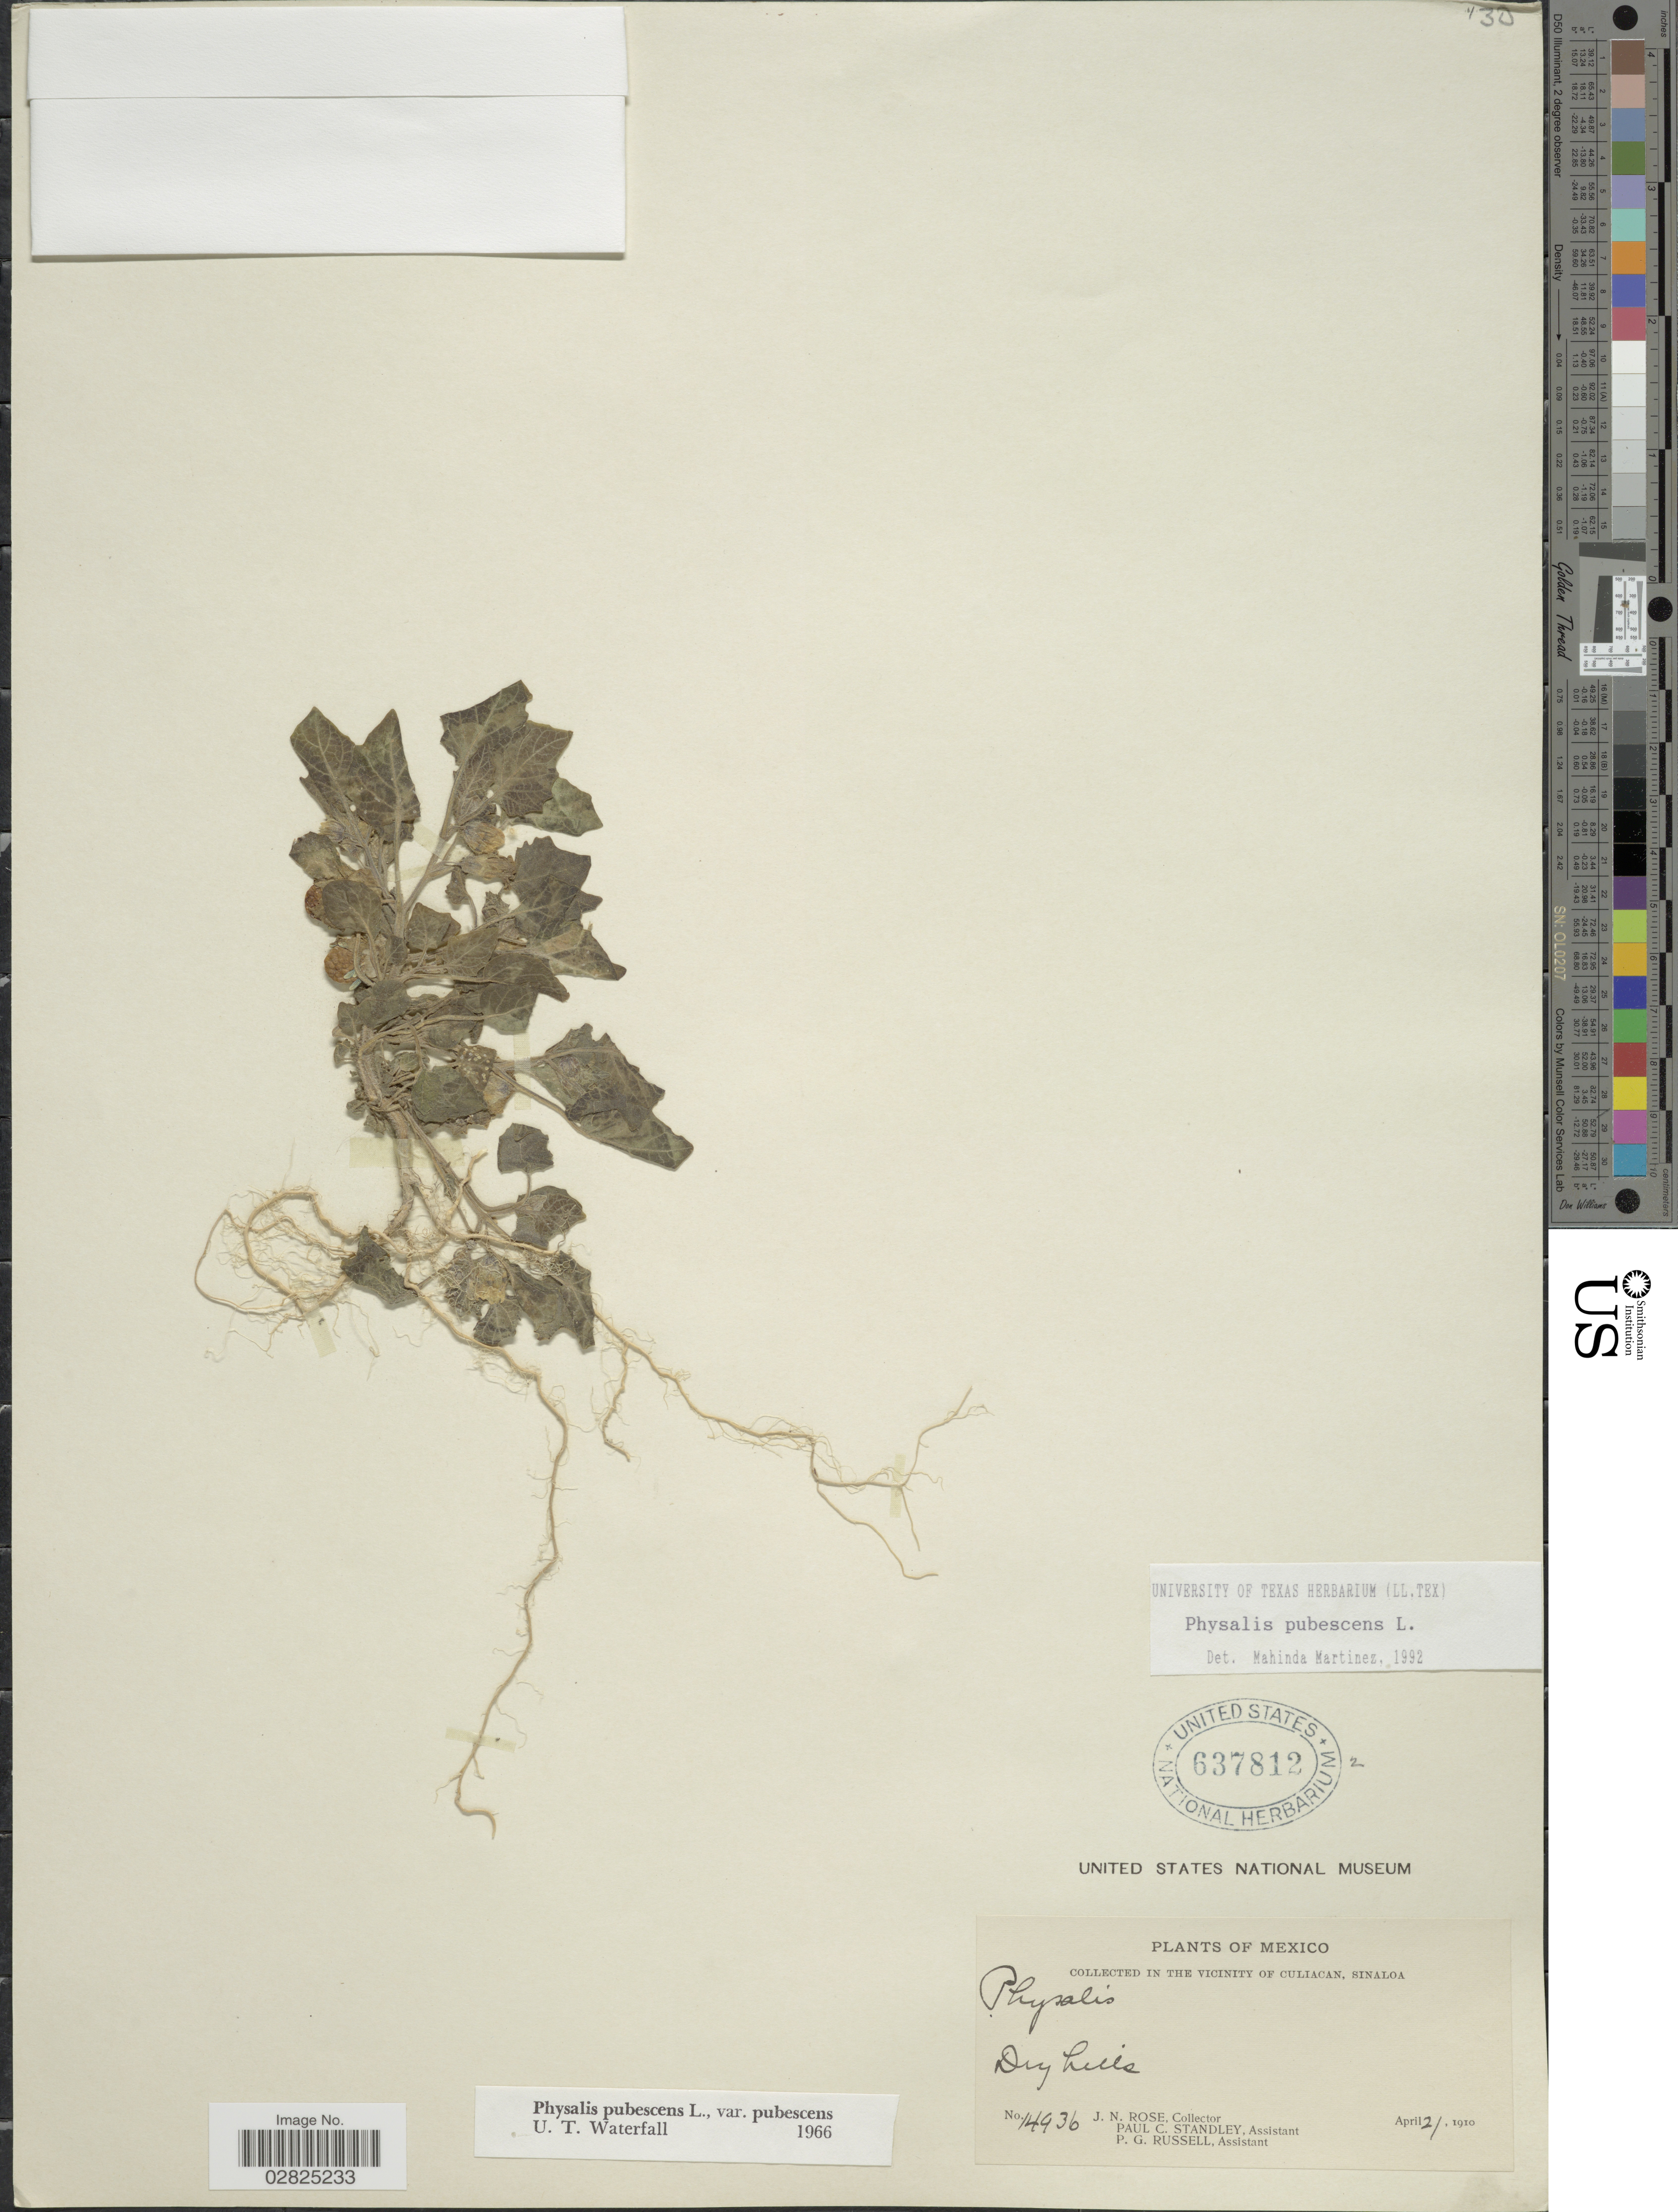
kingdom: Plantae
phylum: Tracheophyta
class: Magnoliopsida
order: Solanales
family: Solanaceae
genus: Physalis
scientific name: Physalis pubescens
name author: L.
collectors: J. N. Rose, P. C. Standley & P. G. Russell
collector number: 14936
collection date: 1910-04-21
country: Mexico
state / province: Sinaloa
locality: In the vicinity of Culiacan.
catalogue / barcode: US 637812